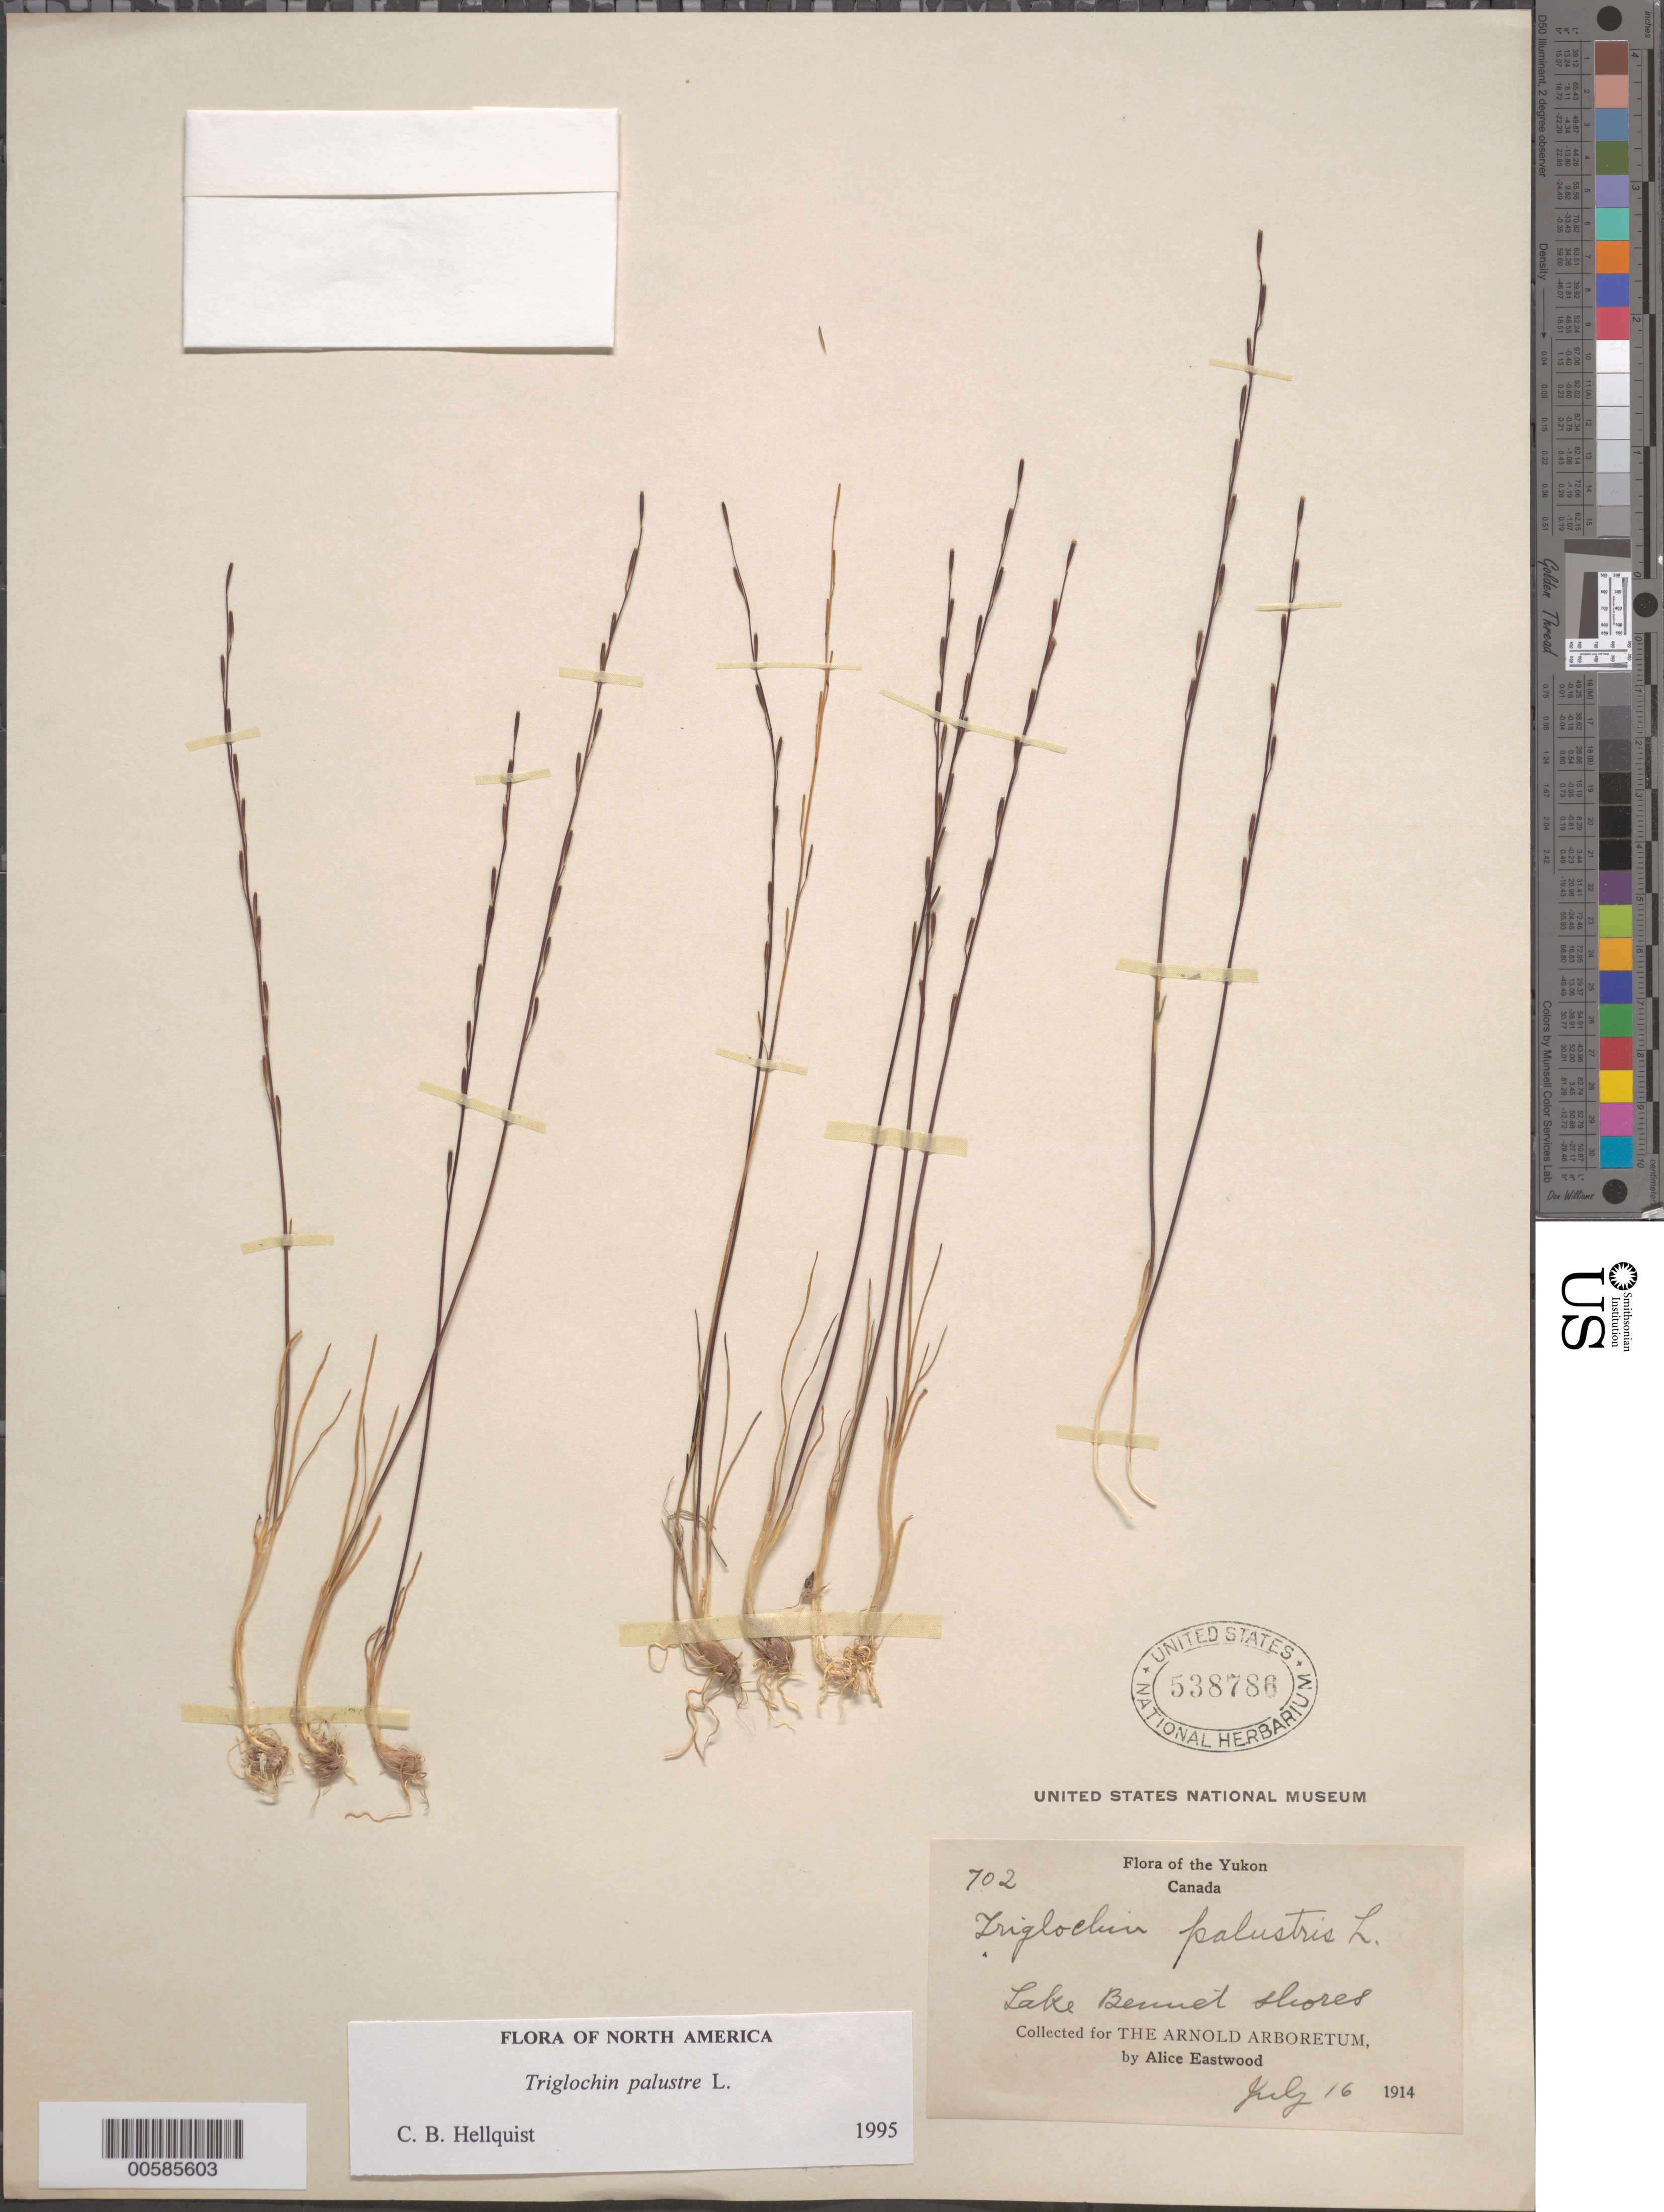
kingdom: Plantae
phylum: Tracheophyta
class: Liliopsida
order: Alismatales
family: Juncaginaceae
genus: Triglochin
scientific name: Triglochin palustris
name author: L.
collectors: A. Eastwood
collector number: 702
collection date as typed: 16 Jul 1914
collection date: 1914-07-16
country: Canada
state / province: Yukon Territory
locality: Lake Bennet shores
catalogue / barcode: US 538786